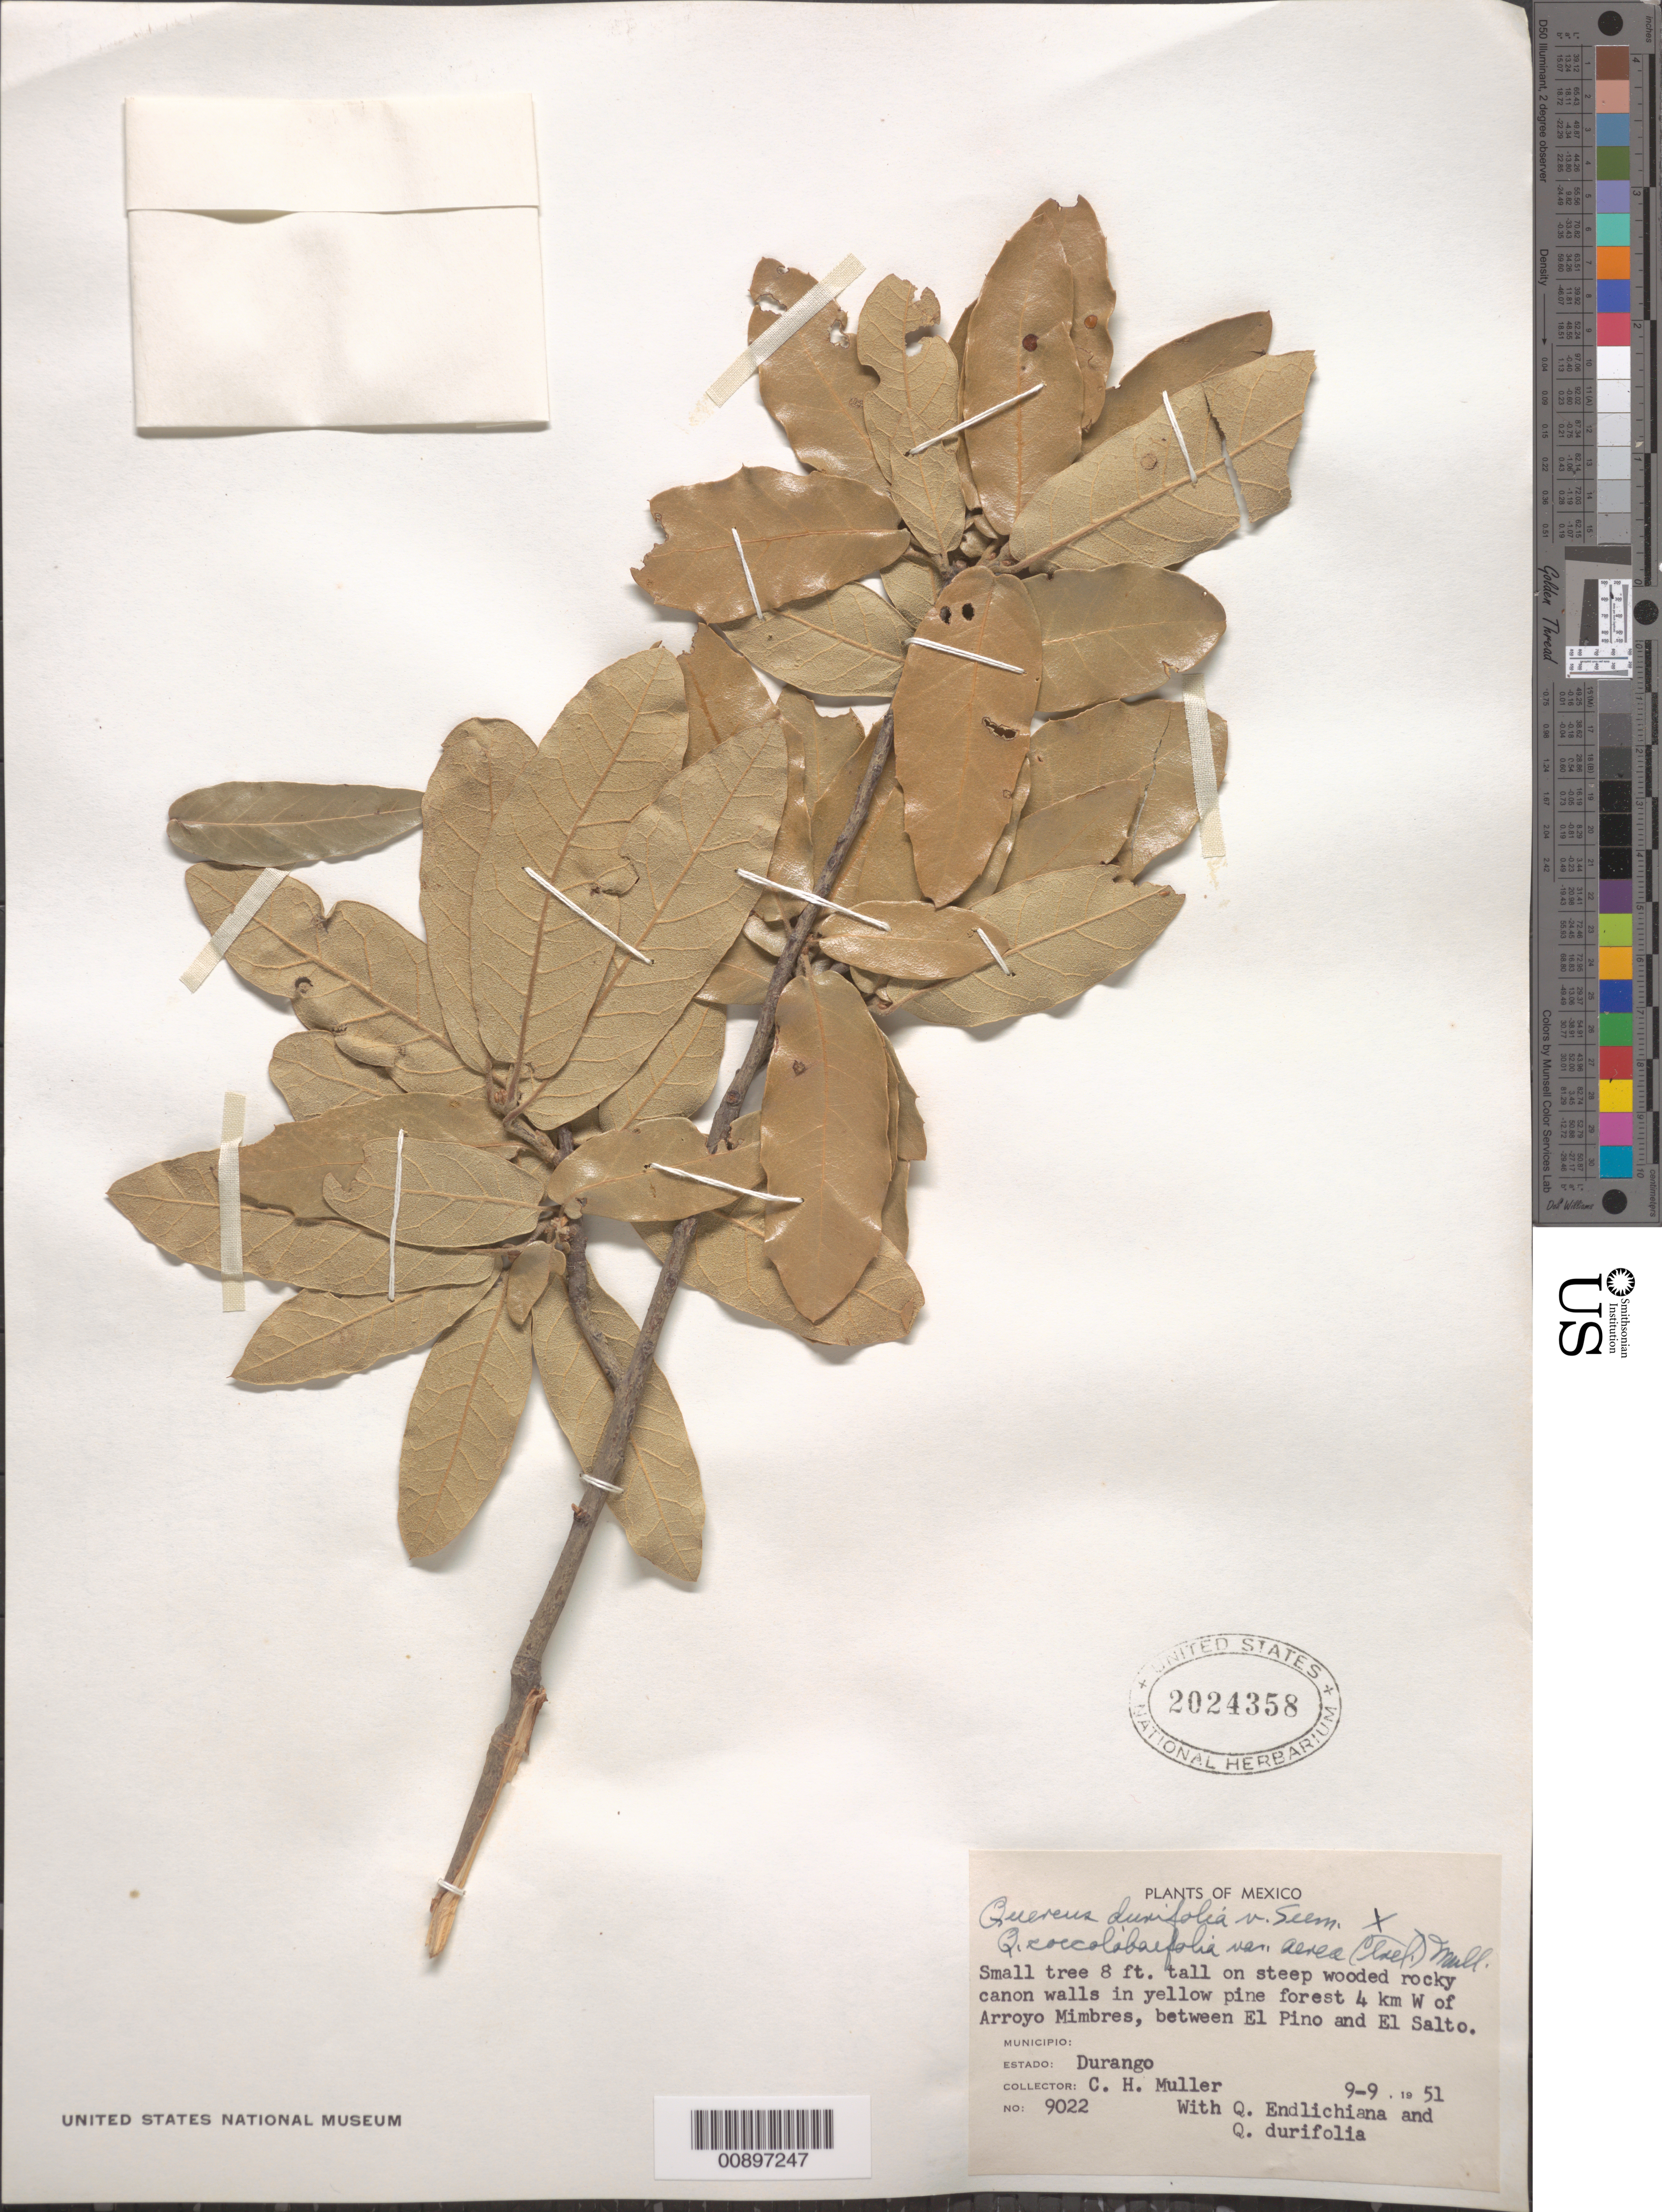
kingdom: Plantae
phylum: Tracheophyta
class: Magnoliopsida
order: Fagales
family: Fagaceae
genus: Quercus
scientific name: Quercus durifolia x Q. coccolobifolia Trel.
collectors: C. H. Muller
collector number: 9022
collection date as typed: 09 Sep 1951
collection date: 1951-09-09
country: Mexico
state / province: Durango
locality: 4 km W of Arroyo Mimbres, between El Pino and El Salto.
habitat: Steep wooded rocky cañon walls in yellow pine forest. With Q. endlichiana and Q. durifolia.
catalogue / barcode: US 2024358